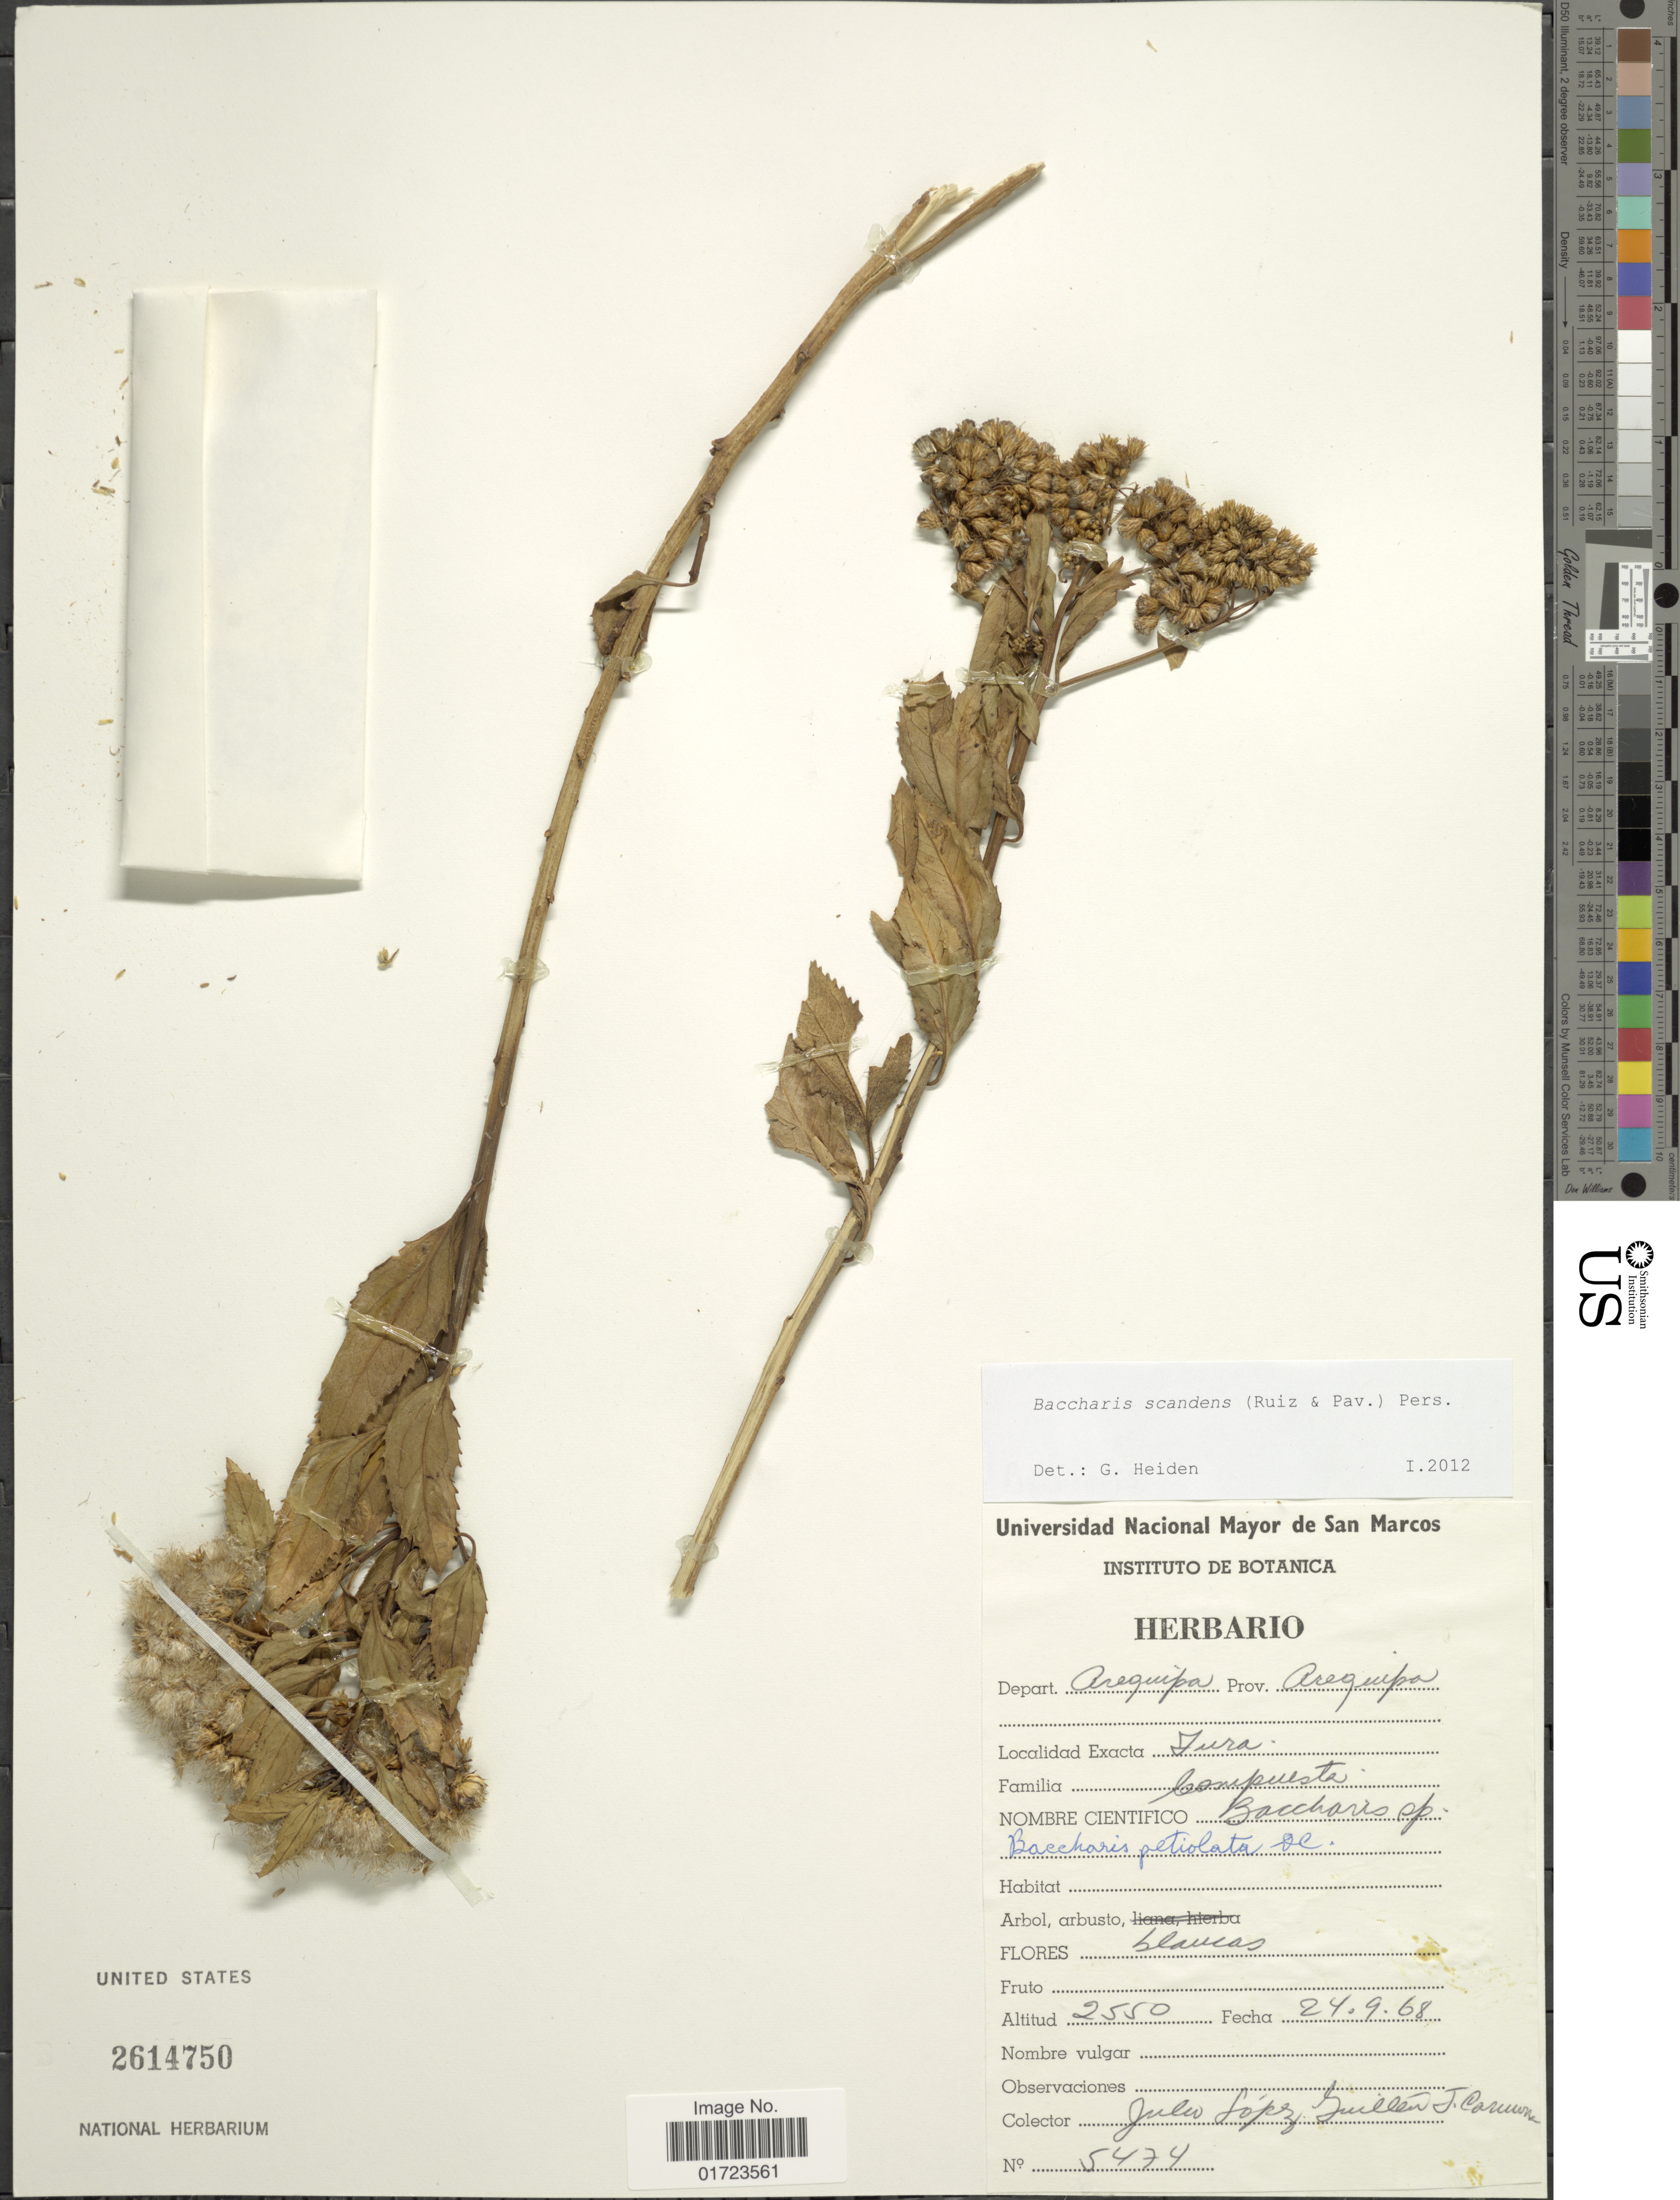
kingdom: Plantae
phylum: Tracheophyta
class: Magnoliopsida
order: Asterales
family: Asteraceae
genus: Baccharis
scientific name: Baccharis scandens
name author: (Ruiz & Pav.) Pers.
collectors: J. López Guillén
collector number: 5475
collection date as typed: Transcribed d/m/y: 24/9/68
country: Peru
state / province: Arequipa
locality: Depart. Arequipa. Prov. Arequipa, Jura.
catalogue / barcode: US 2614750